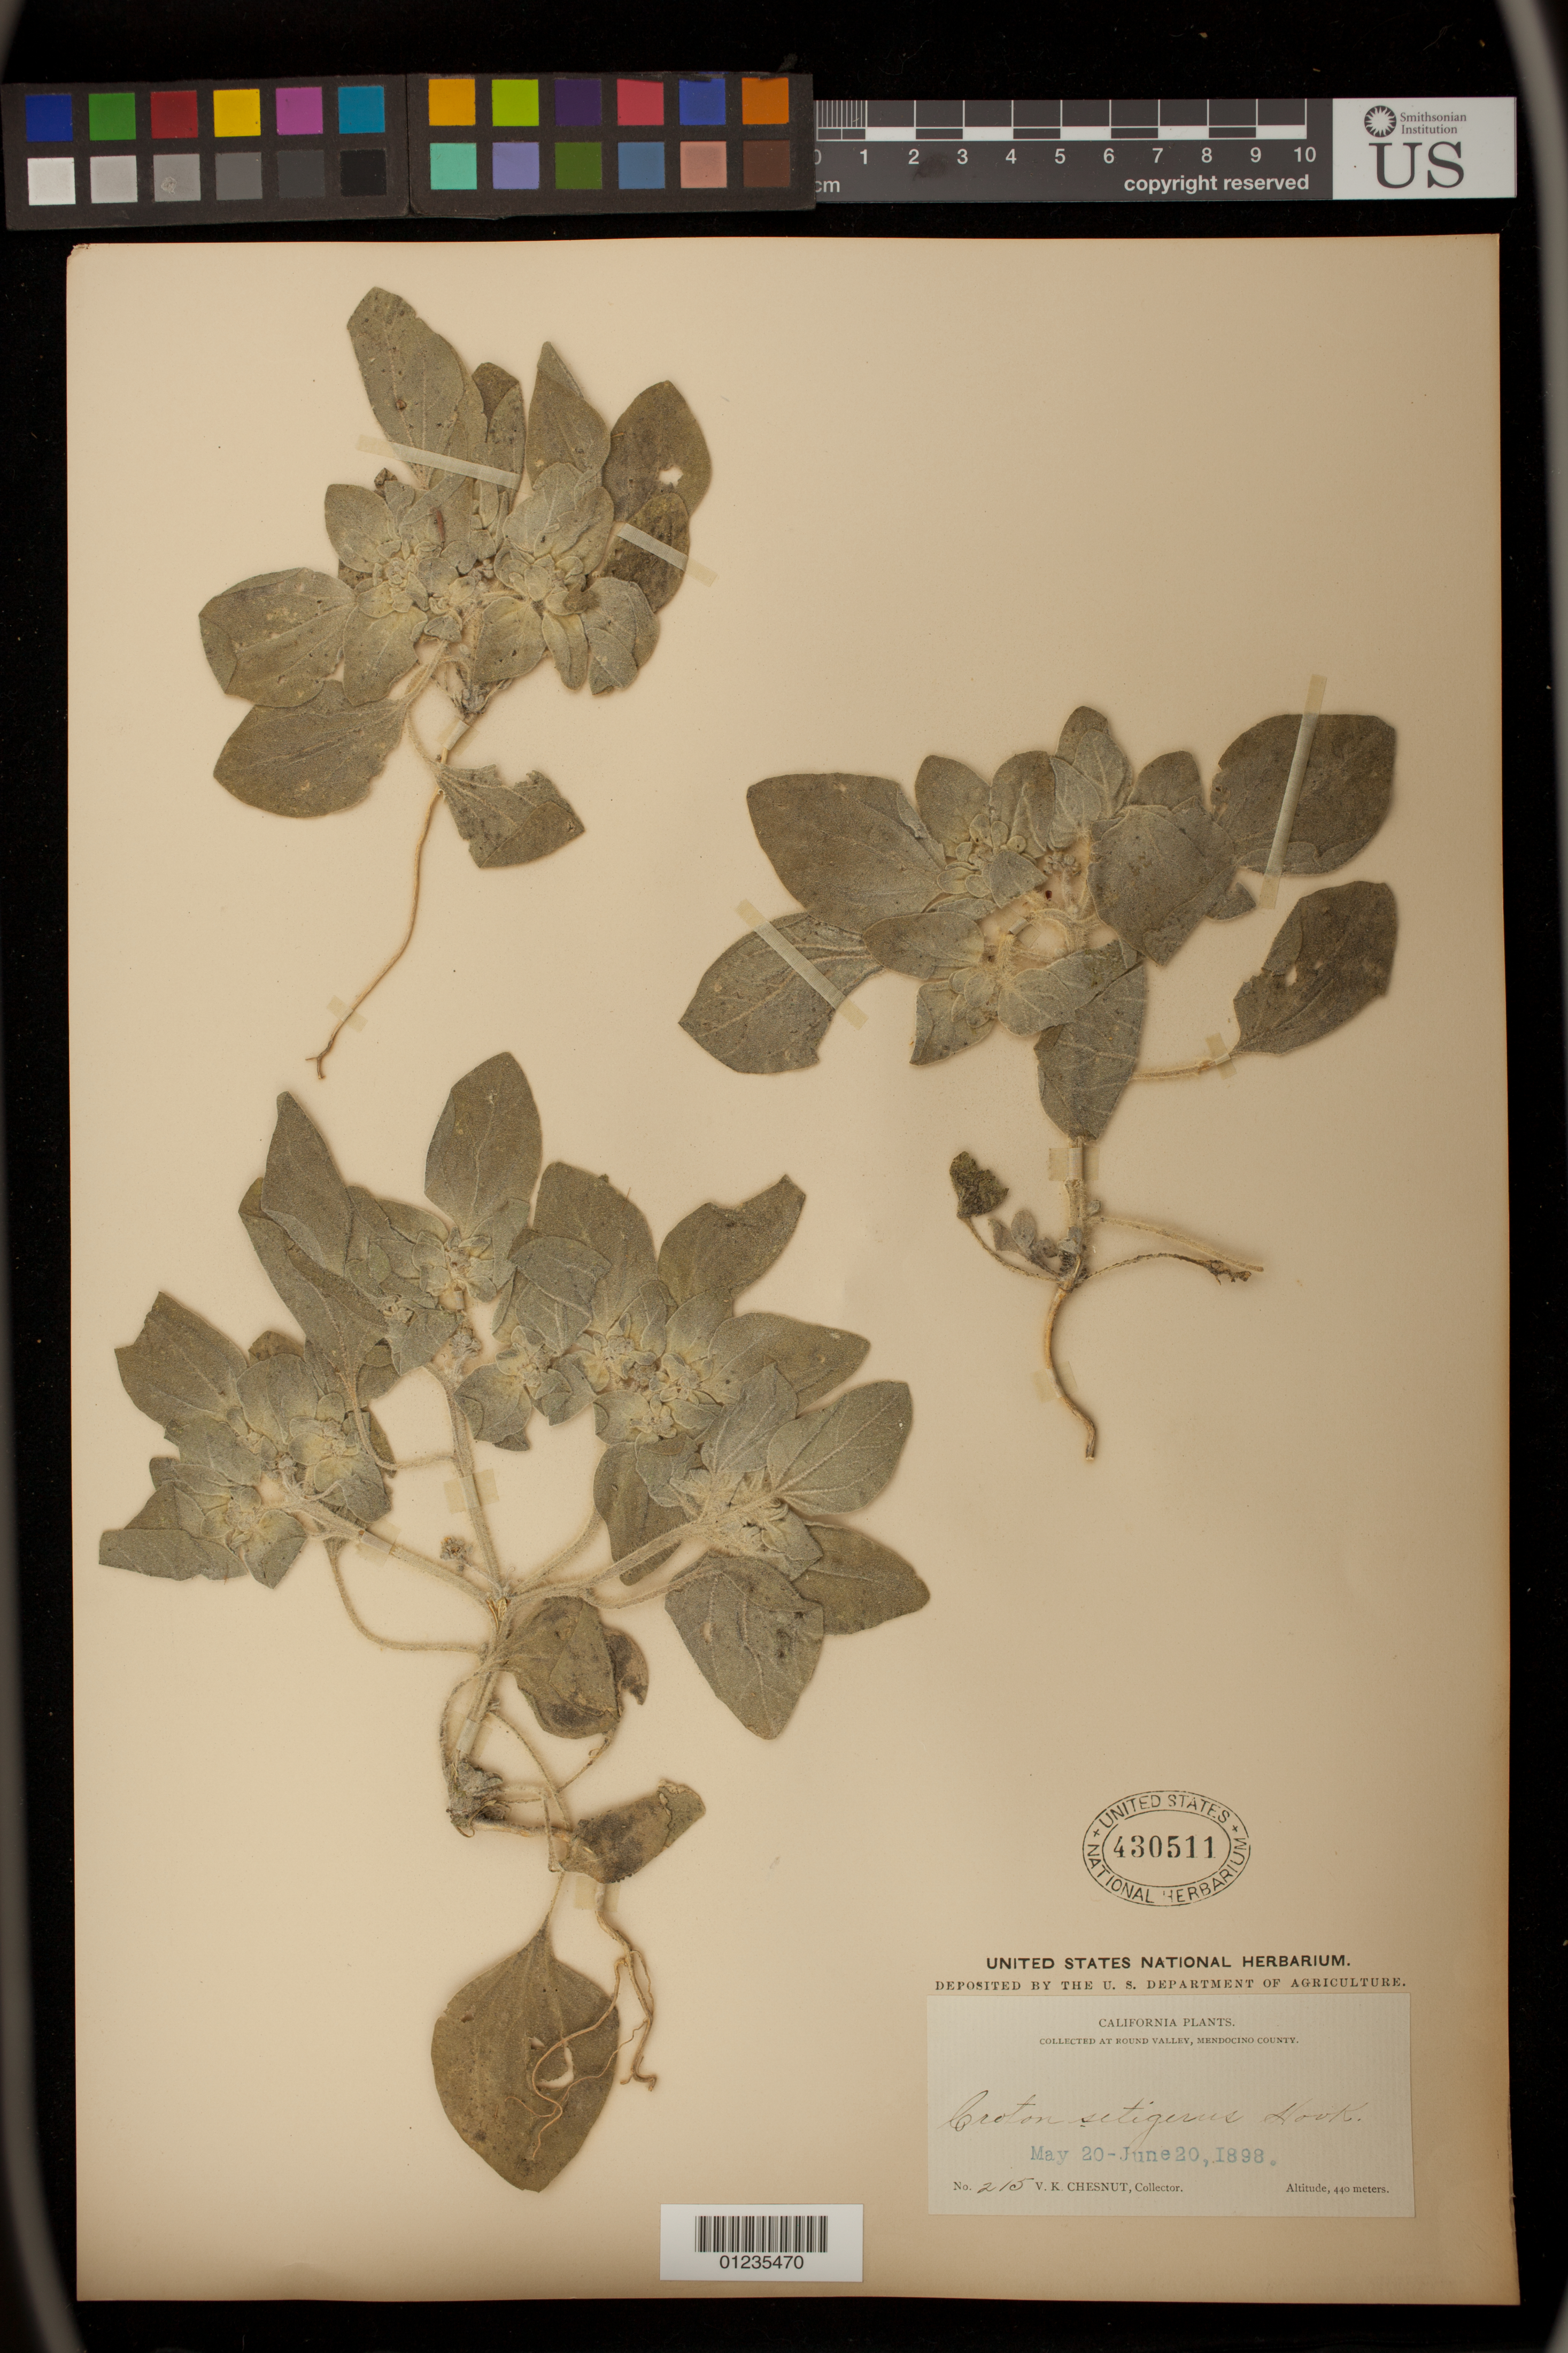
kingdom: Plantae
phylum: Tracheophyta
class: Magnoliopsida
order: Malpighiales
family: Euphorbiaceae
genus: Eremocarpus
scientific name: Eremocarpus setigerus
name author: (Hook.) Benth.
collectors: V. K. Chesnut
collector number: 215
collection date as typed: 20 May 1898 to 20 Jun 1898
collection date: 1898-05-20/1898-06-20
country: United States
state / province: California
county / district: Mendocino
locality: Round Valley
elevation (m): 440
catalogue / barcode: US 430511